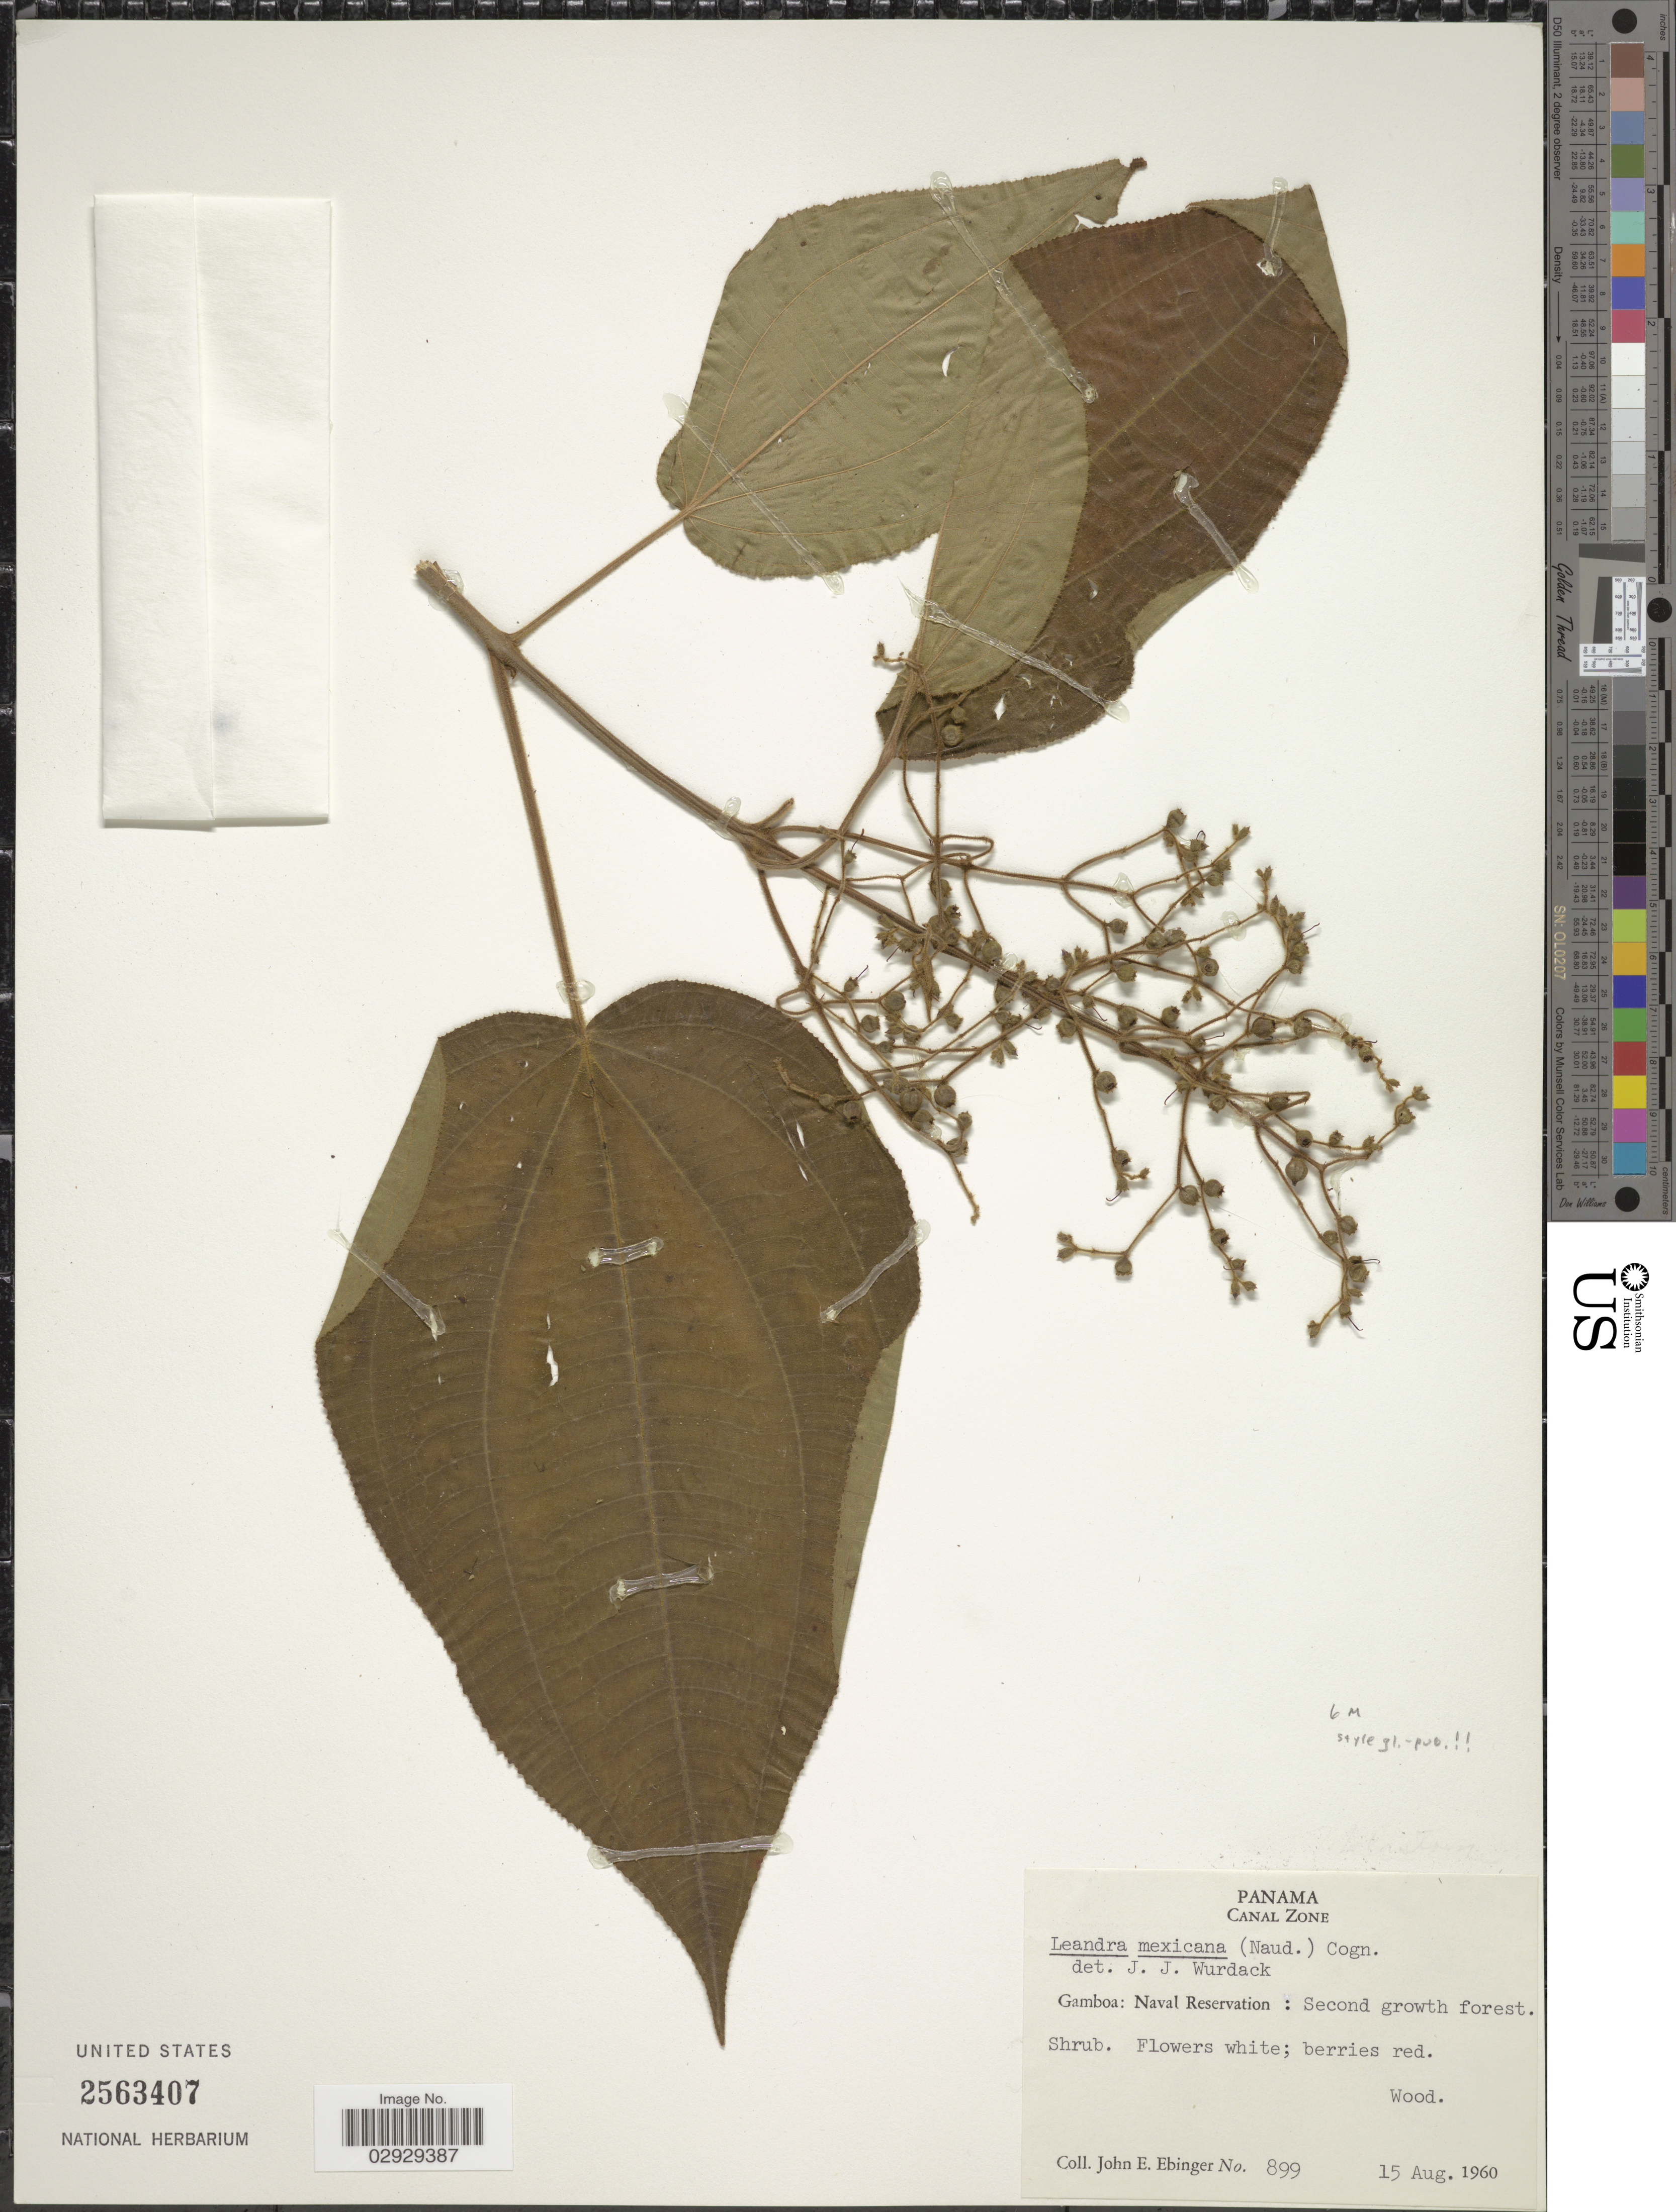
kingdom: Plantae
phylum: Tracheophyta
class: Magnoliopsida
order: Myrtales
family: Melastomataceae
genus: Leandra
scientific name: Leandra mexicana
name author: (Naudin) Cogn.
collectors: J. Ebinger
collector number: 899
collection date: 1960-08-15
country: Panama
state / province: Colón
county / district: Canal Zone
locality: Canal Zone. Gamboa: Naval Reservation.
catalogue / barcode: US 2563407